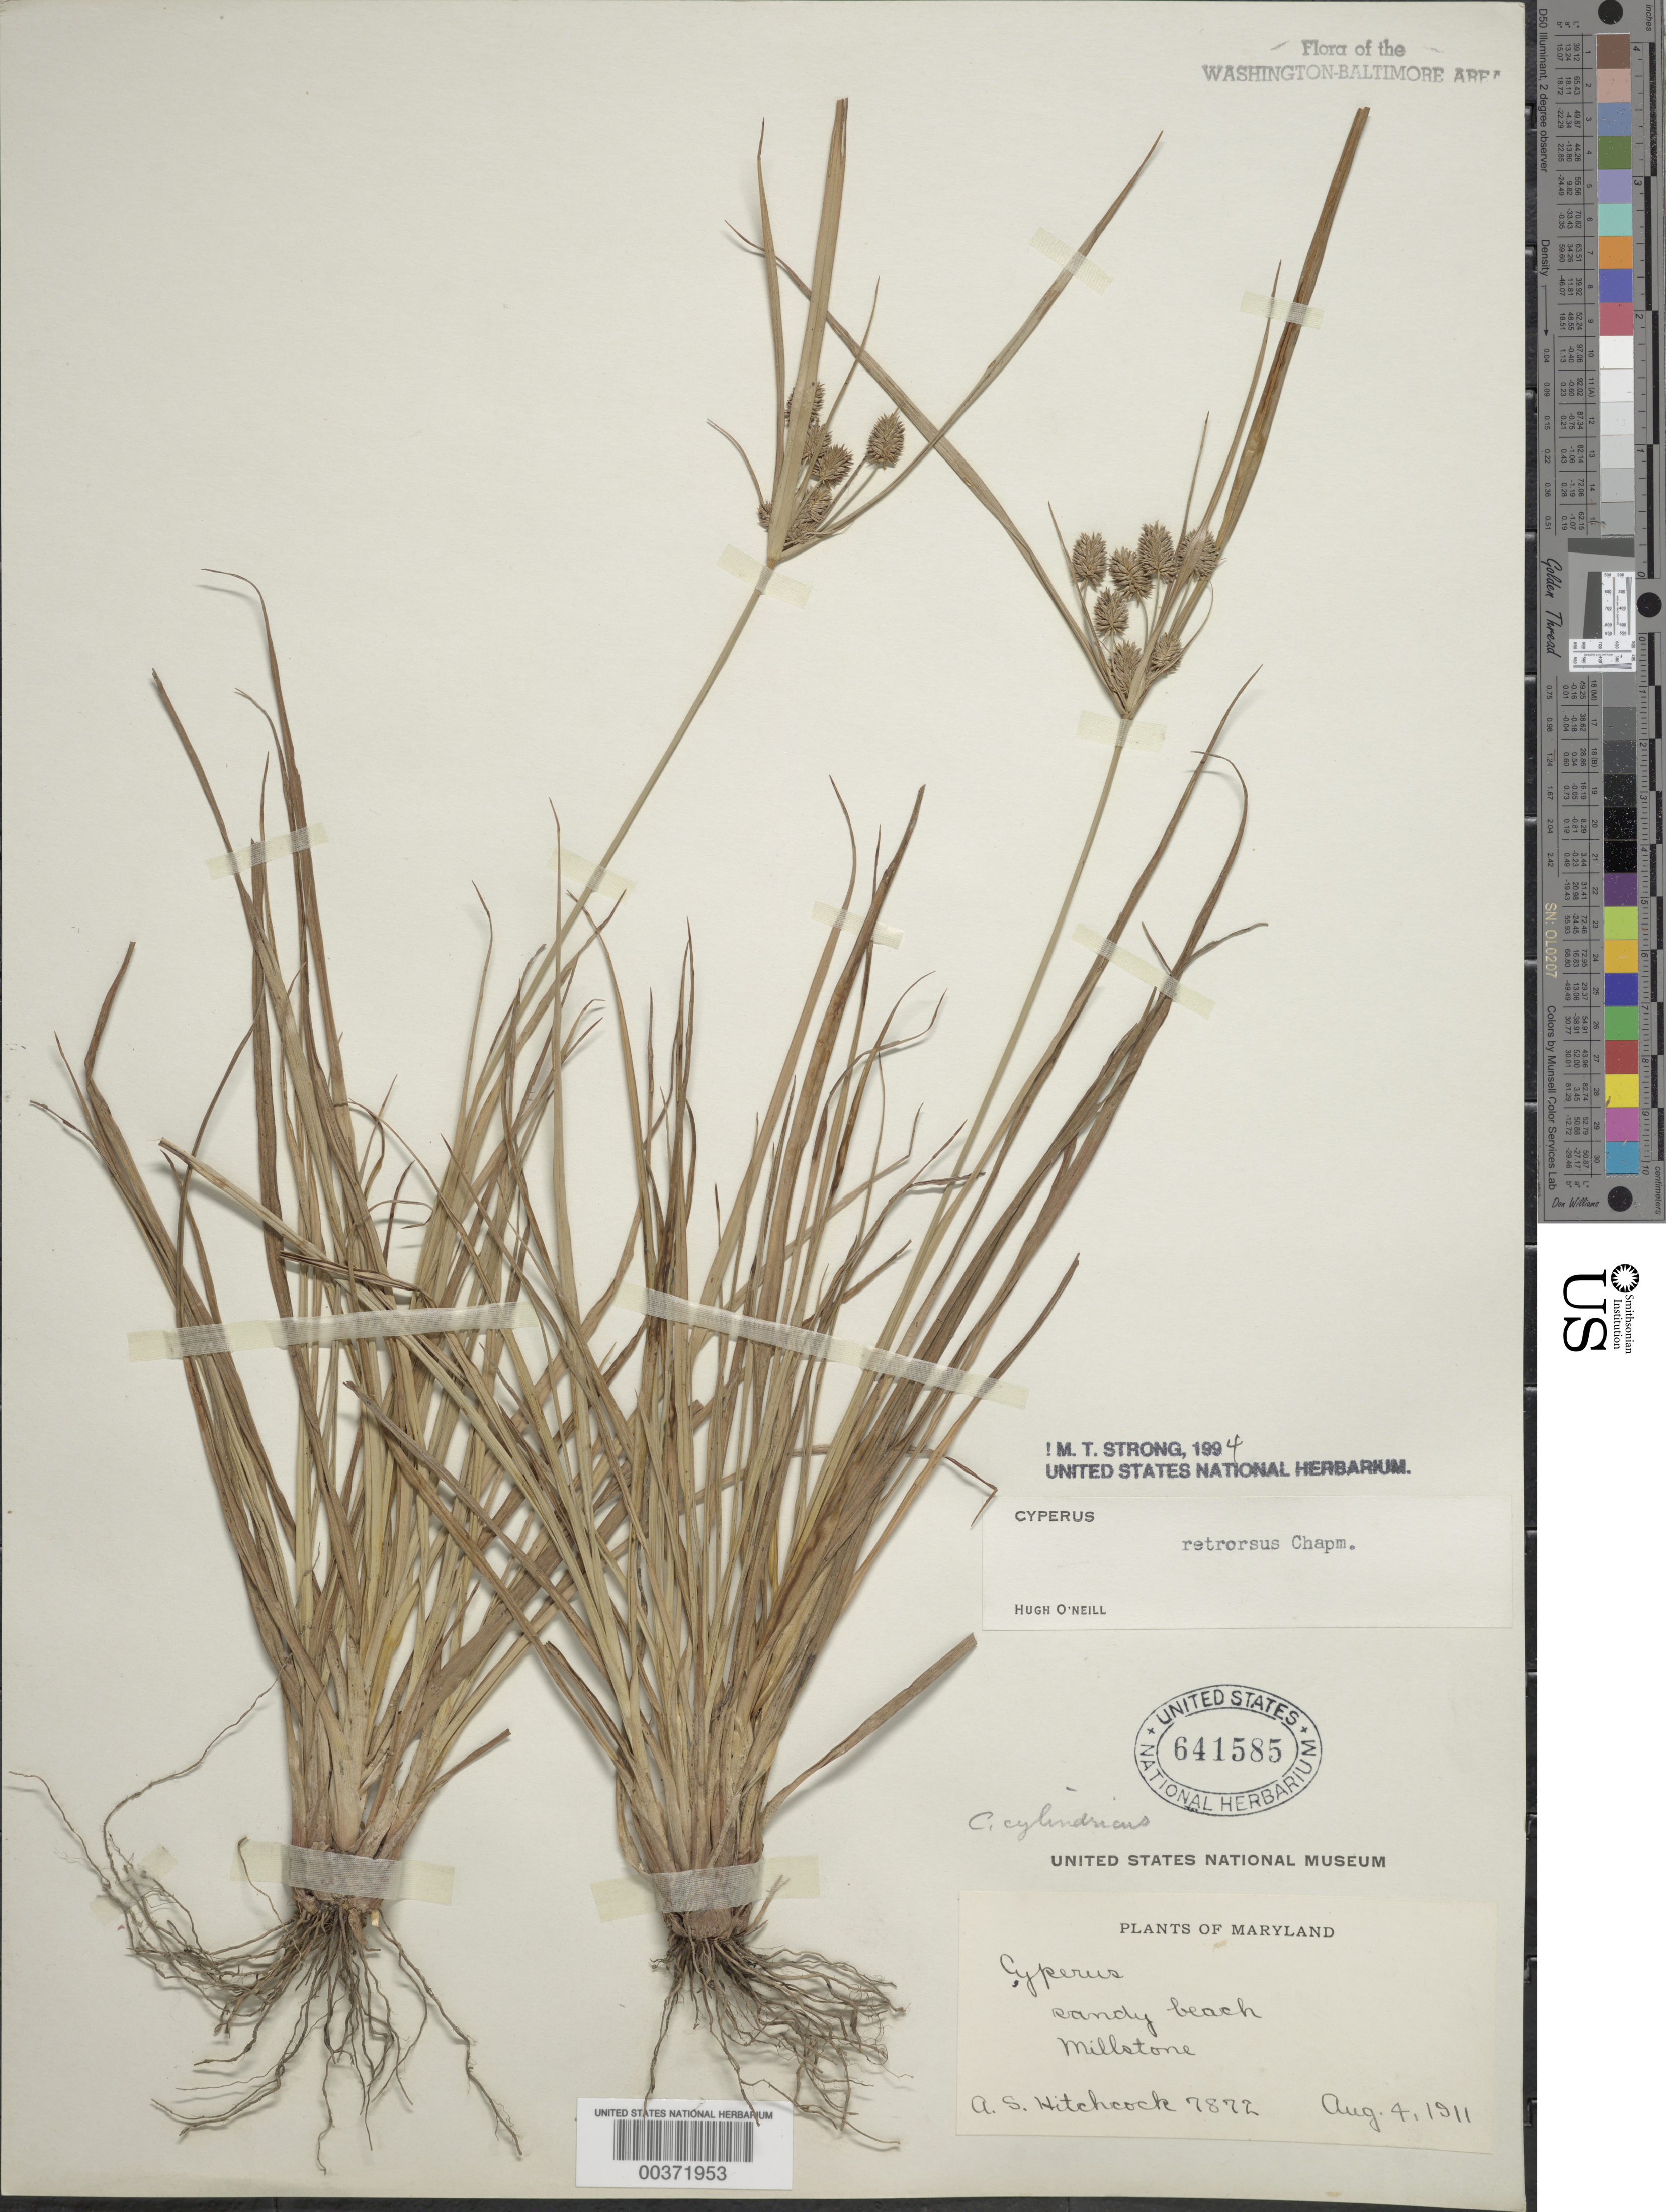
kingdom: Plantae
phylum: Tracheophyta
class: Liliopsida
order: Poales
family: Cyperaceae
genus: Cyperus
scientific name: Cyperus retrorsus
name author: Chapm.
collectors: A. S. Hitchcock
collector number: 7872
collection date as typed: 04 Aug 1911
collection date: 1911-08-04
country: United States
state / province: Maryland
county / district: St. Mary's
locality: Millstone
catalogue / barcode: US 641585